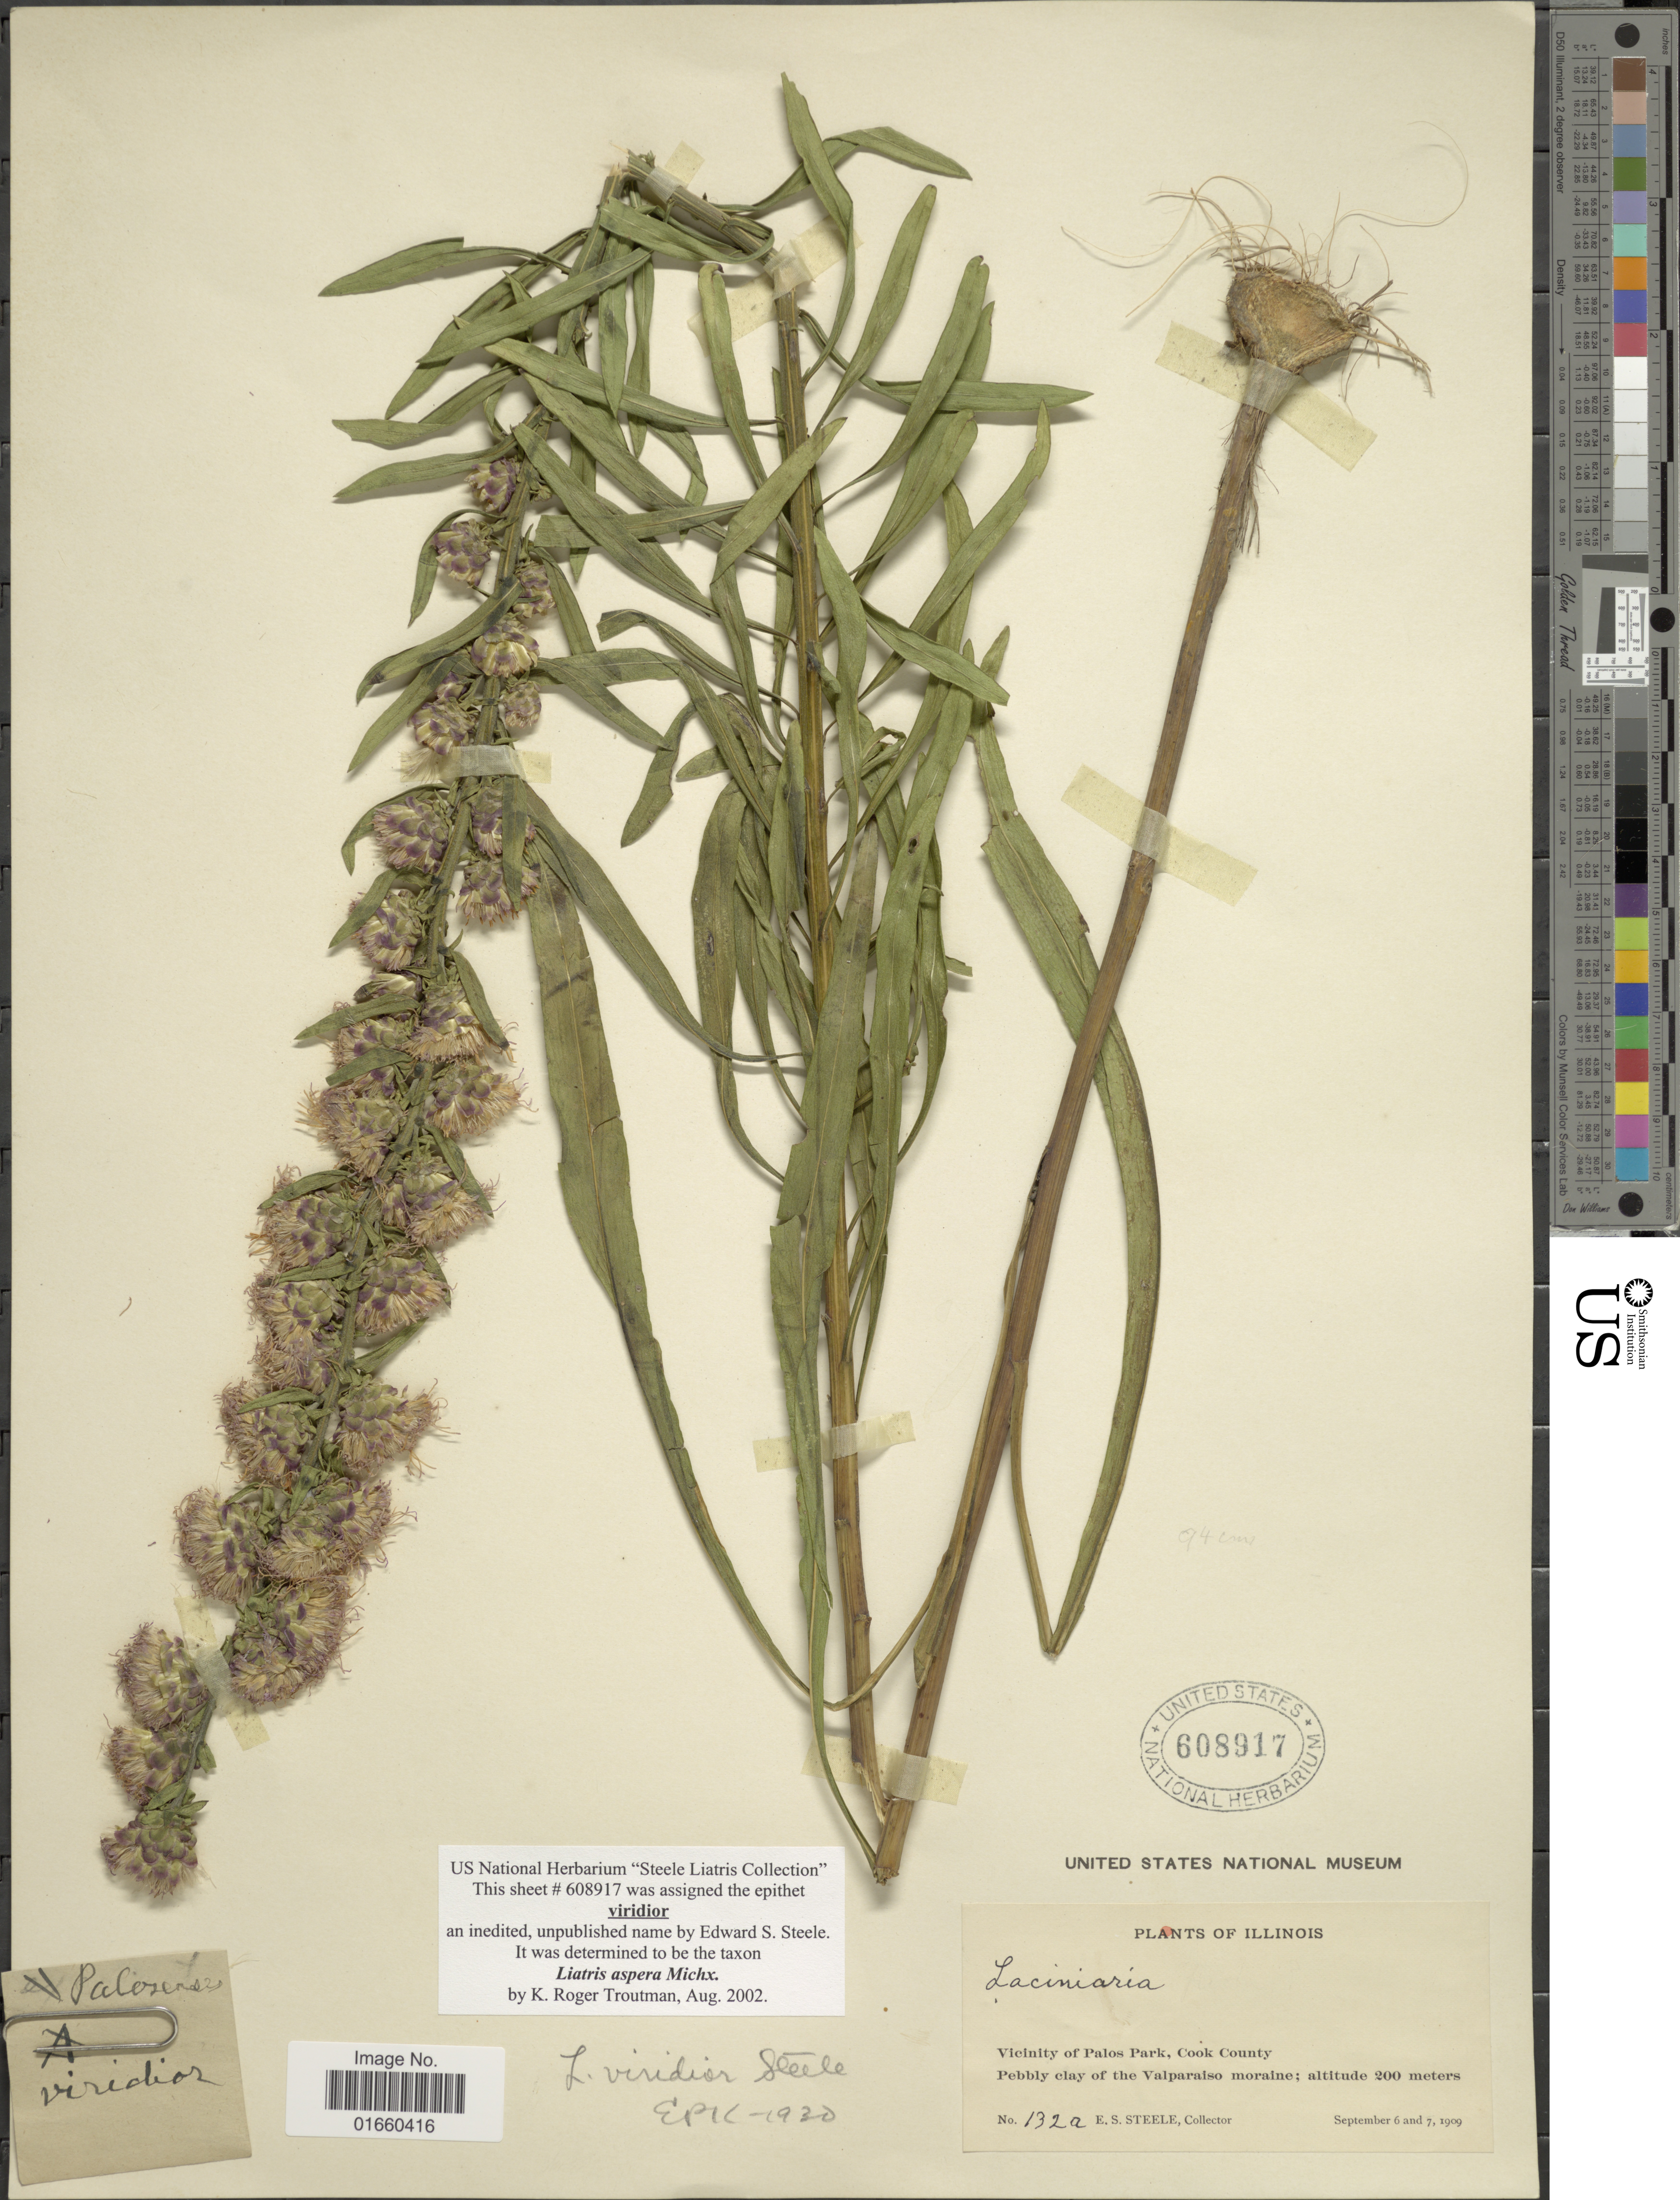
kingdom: Plantae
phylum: Tracheophyta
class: Magnoliopsida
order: Asterales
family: Asteraceae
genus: Liatris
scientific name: Liatris aspera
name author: Michx.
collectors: E. Steele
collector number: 132a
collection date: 1909-09-06/1909-09-07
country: United States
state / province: Illinois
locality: Vicinity of Palos Park, Cook County, Pebbly clay of the Valparaiso moraine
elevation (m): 200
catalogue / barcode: US 608917